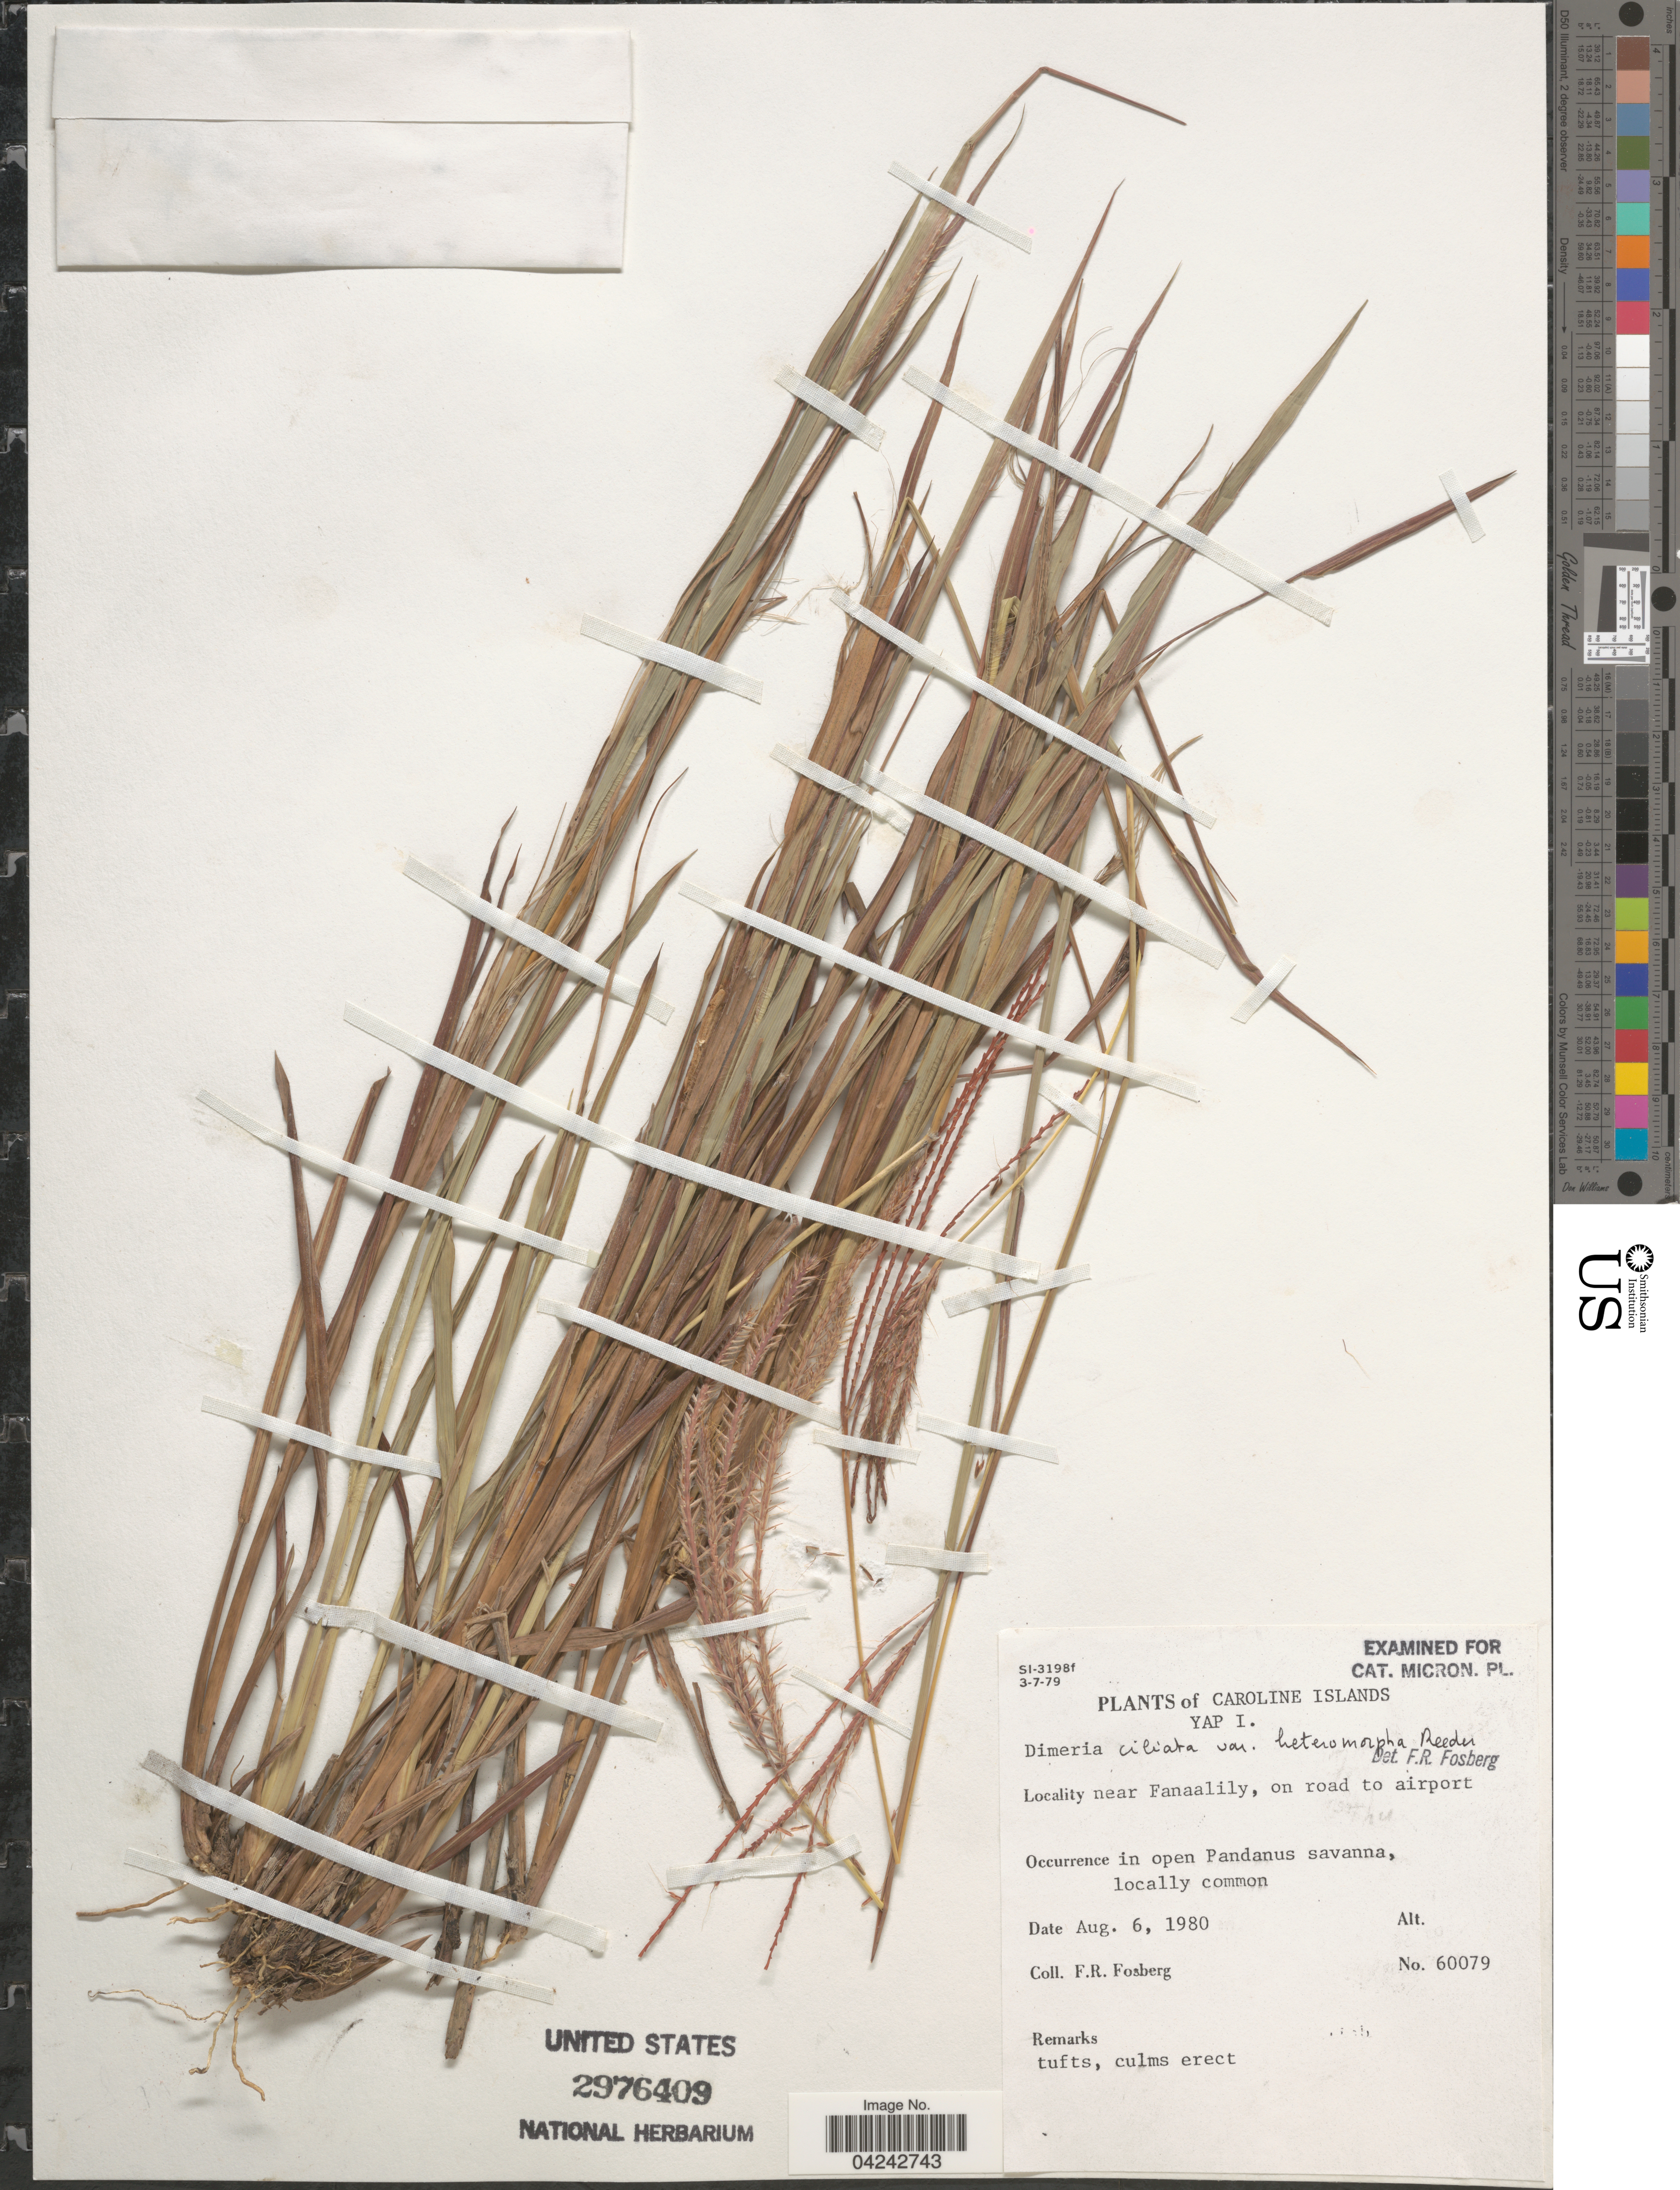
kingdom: Plantae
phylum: Tracheophyta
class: Liliopsida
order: Poales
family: Poaceae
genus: Dimeria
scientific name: Dimeria chloridiformis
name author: (Gaudich.) Schum. & Lauterb.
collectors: F. R. Fosberg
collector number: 60079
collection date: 1980-08-06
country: Micronesia, Federated States of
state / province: Yap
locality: Caroline Islands. Yap I. Near Fanaalily, on road to airport.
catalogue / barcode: US 2976409